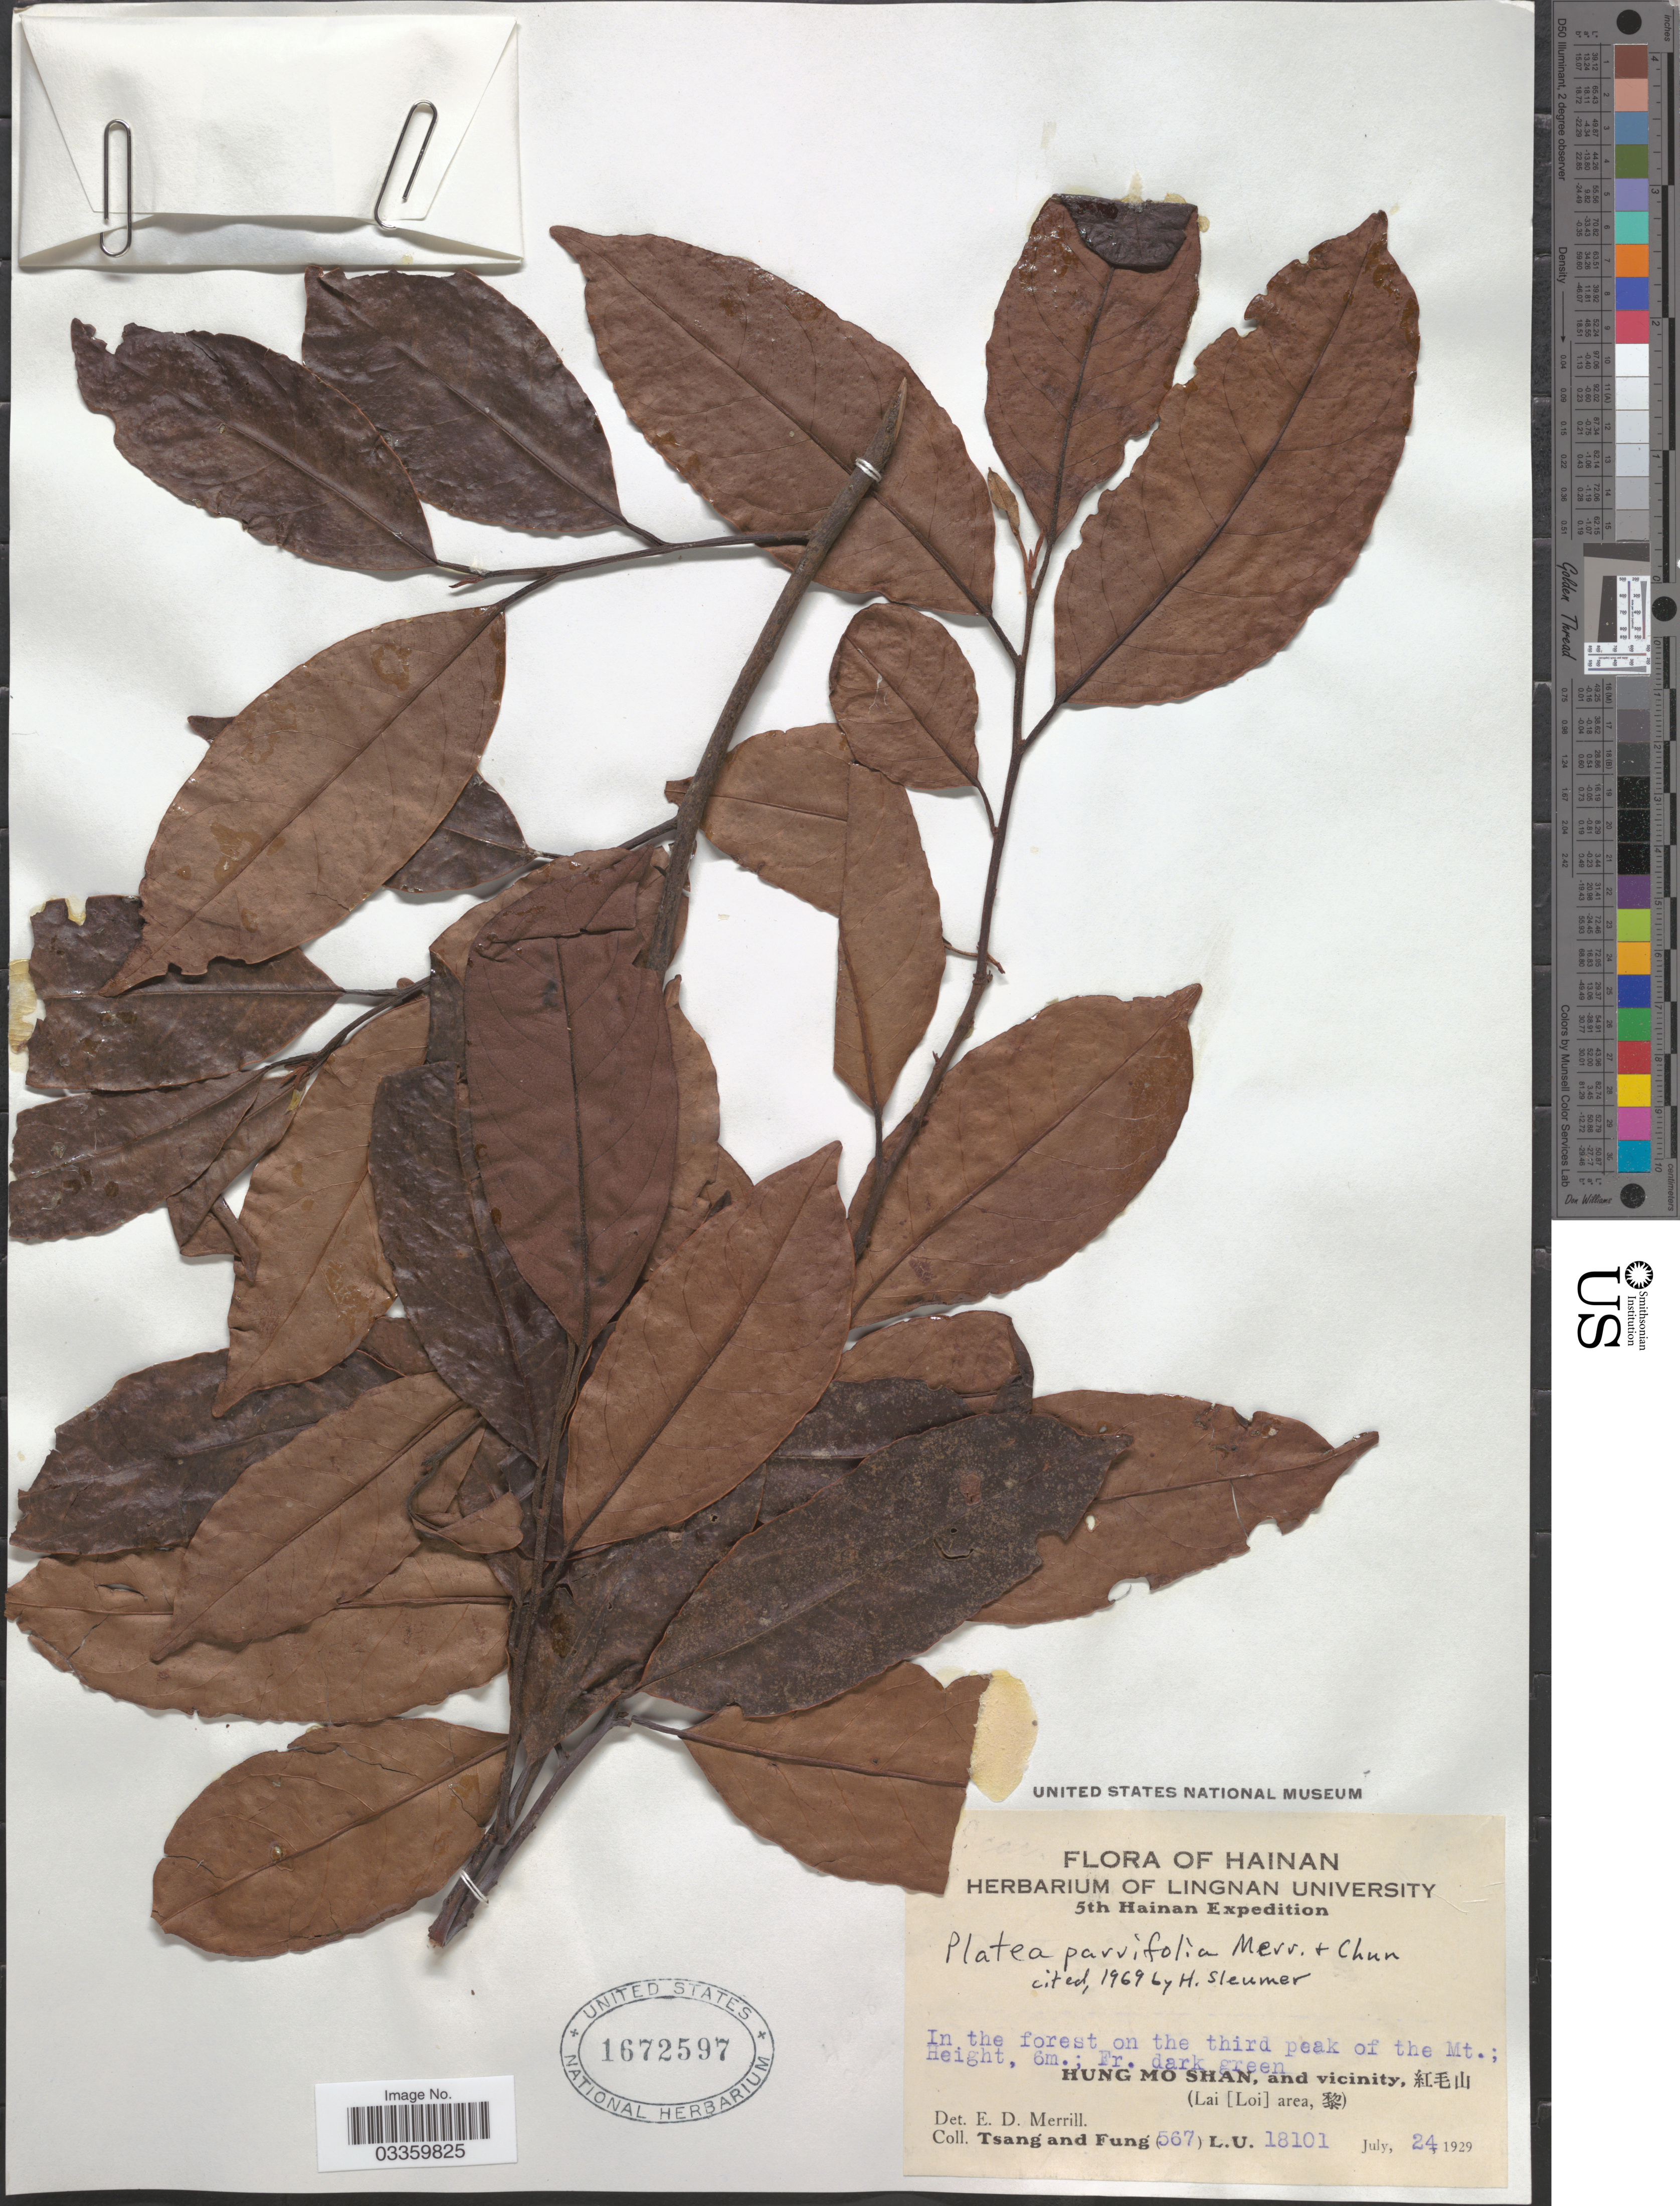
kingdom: Plantae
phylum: Tracheophyta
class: Magnoliopsida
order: Metteniusales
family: Metteniusaceae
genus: Platea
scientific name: Platea parviflora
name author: Dahl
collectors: -. T'sang & Fung, --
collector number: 567 L.U. 18101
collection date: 1929-07-24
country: China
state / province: Hainan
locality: the forest on the third peak of the Mt. Hung Mo Shan, and vicinity. (Lai (Loi) area.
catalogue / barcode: US 1672597